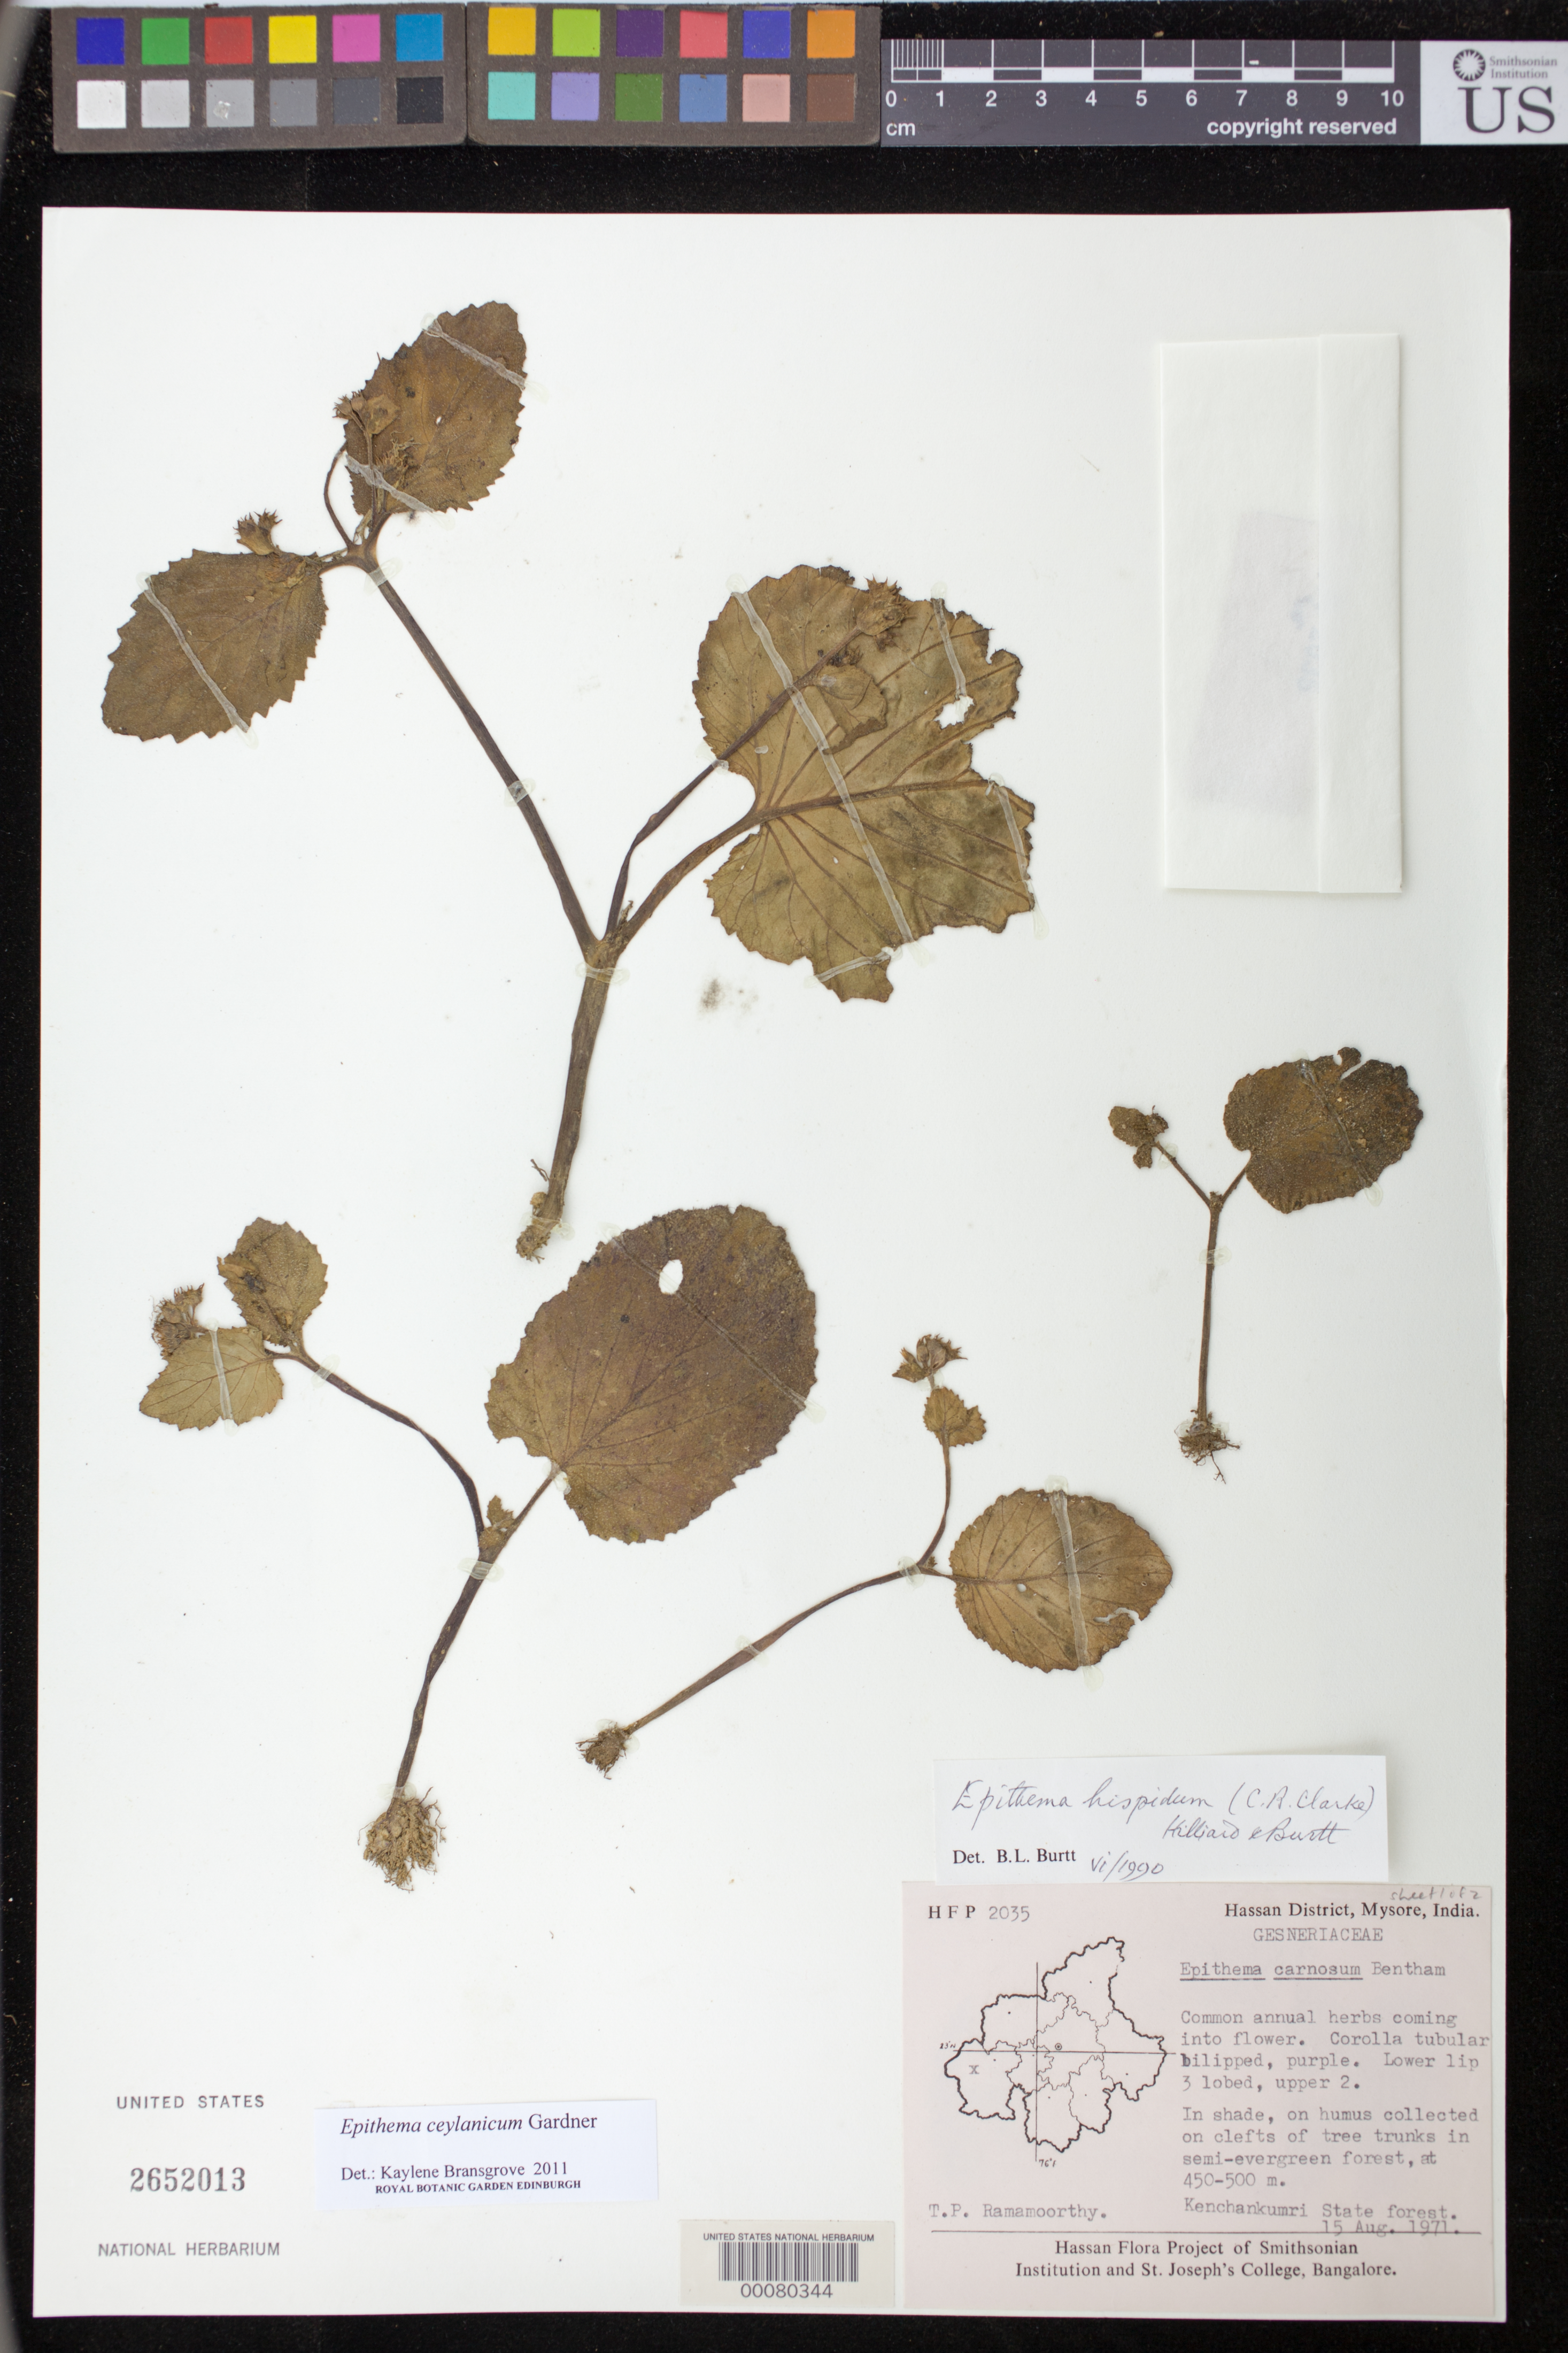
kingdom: Plantae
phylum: Tracheophyta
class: Magnoliopsida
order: Lamiales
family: Gesneriaceae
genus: Epithema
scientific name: Epithema ceylanicum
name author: Wight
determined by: Bransgrove, Kaylene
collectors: T. P. Ramamoorthy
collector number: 2035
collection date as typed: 15 Aug 1971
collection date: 1971-08-15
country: India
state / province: Karnataka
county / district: Mysore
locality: Hassan dist., Kenchankumri state forest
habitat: In shade, on humus collected on clefts of tree trunks in forest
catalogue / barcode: US 2652013